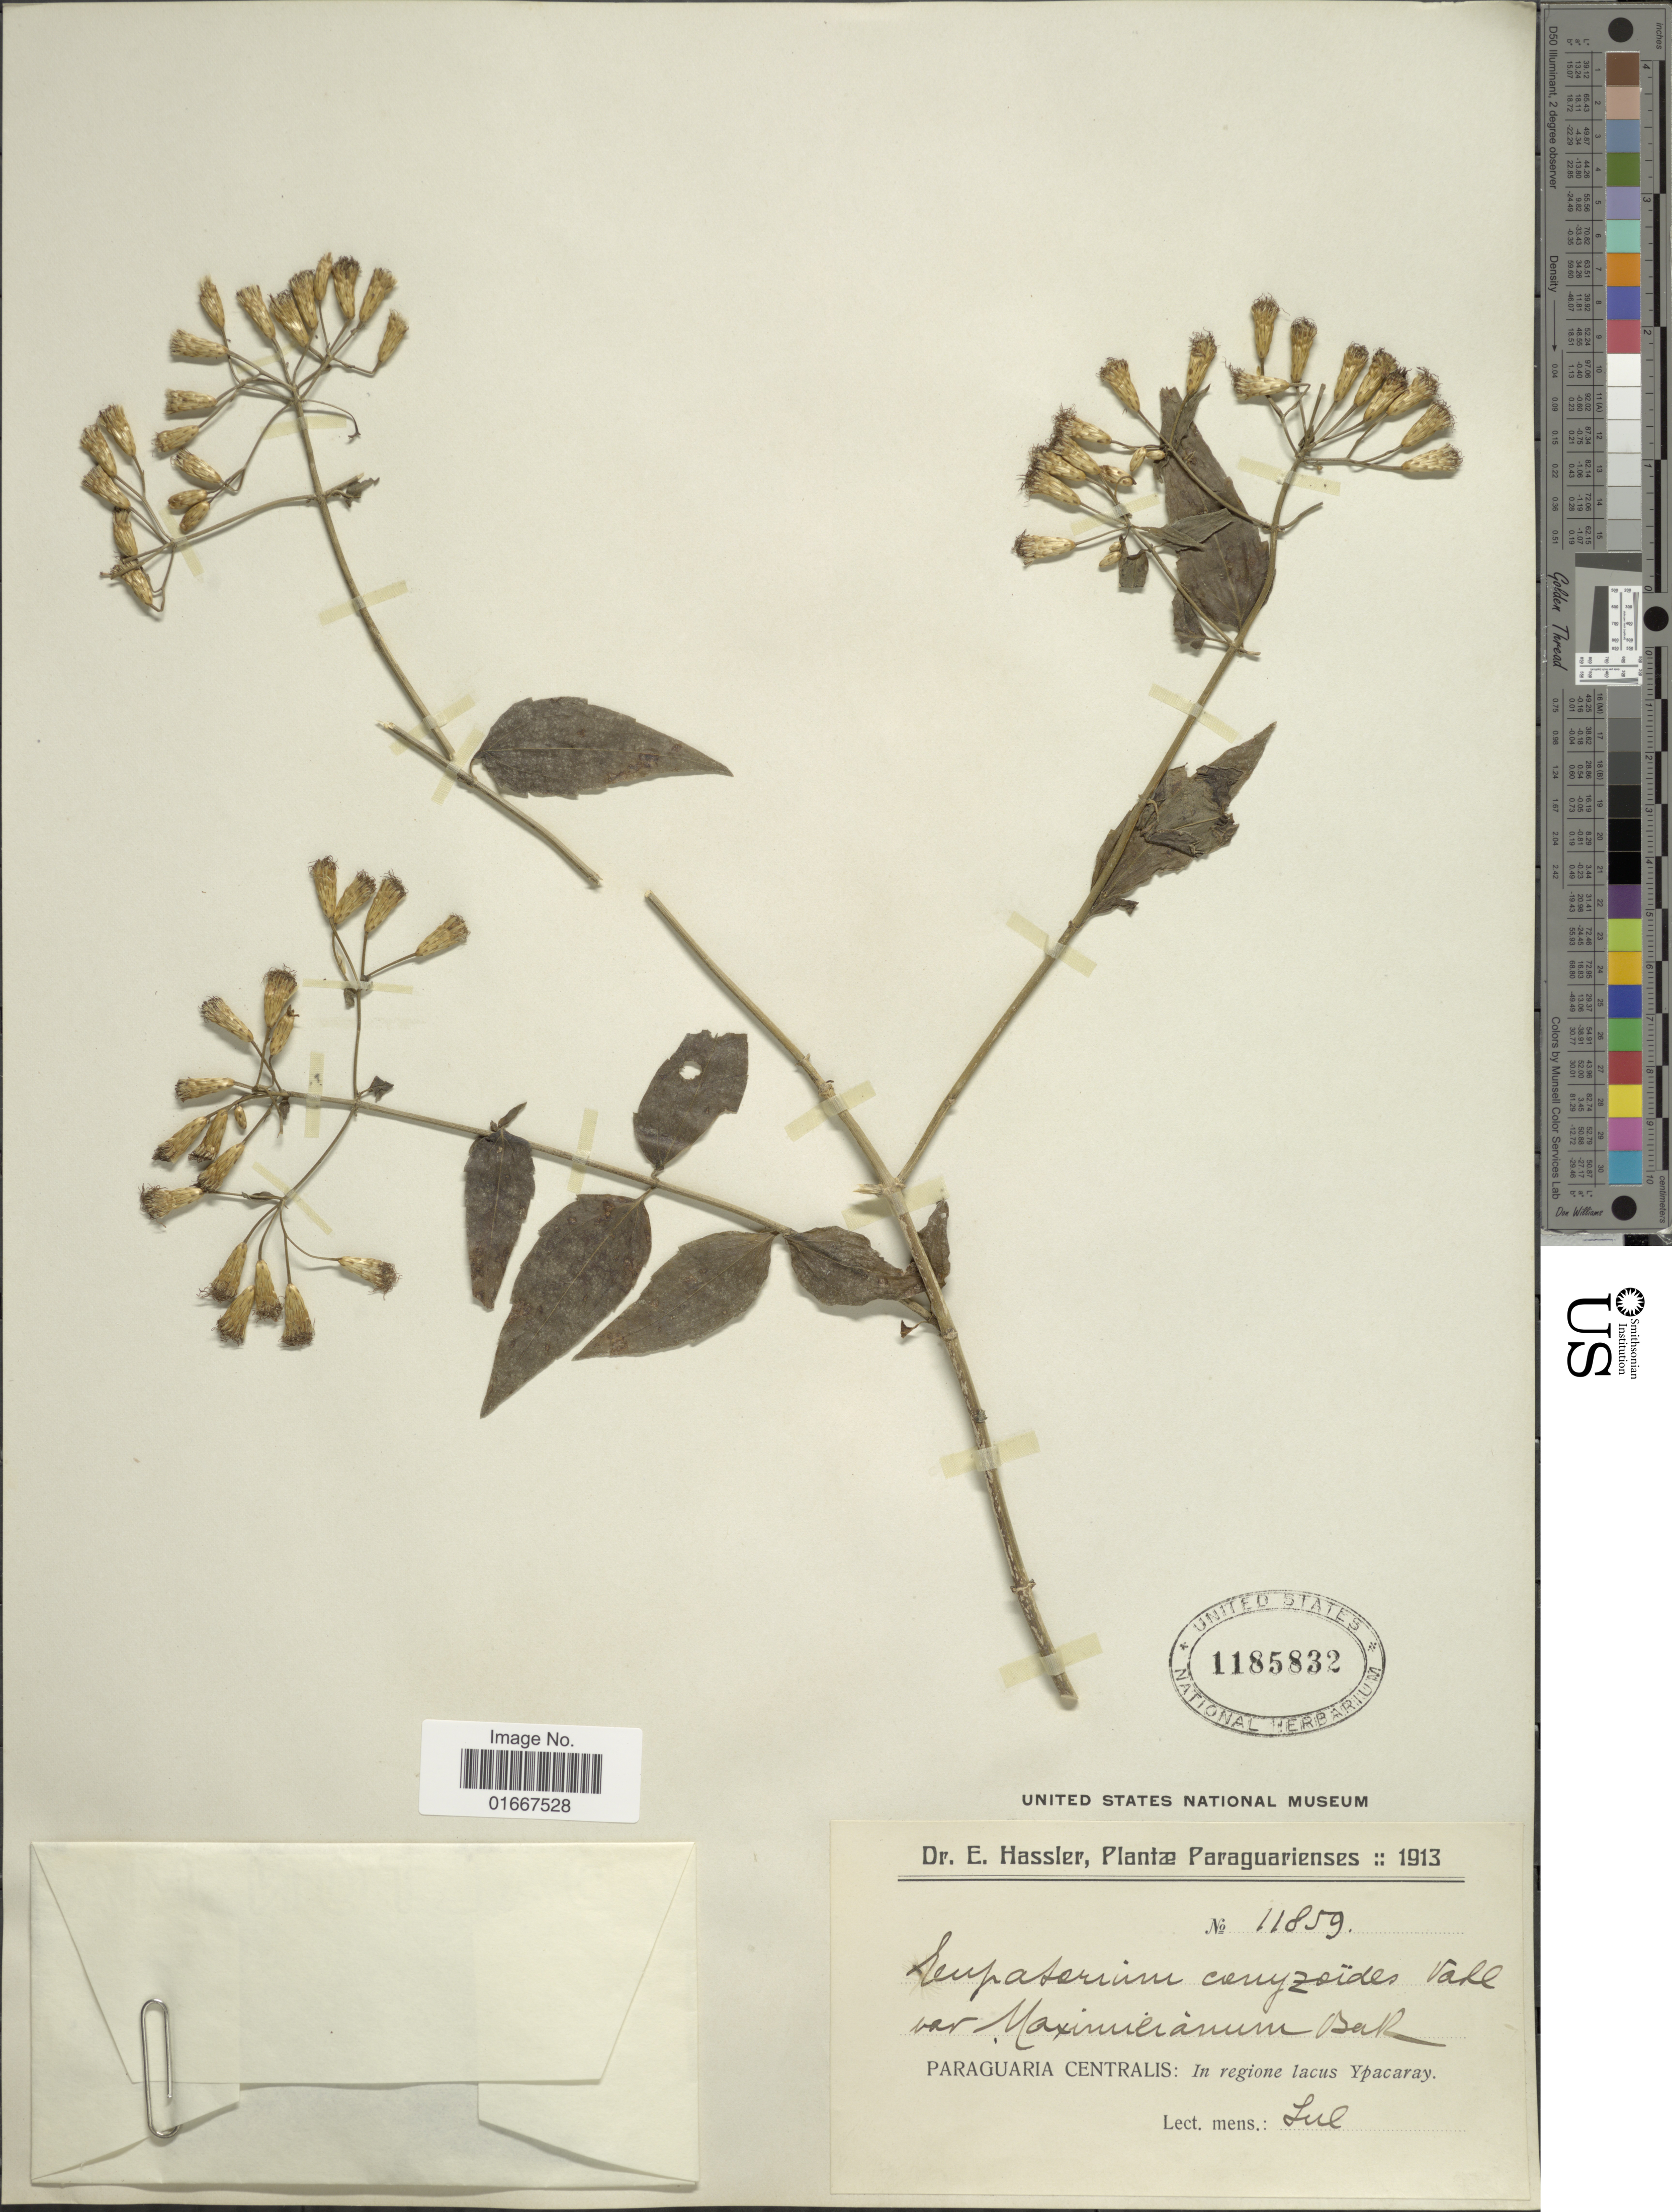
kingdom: Plantae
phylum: Tracheophyta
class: Magnoliopsida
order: Asterales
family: Asteraceae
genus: Chromolaena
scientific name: Chromolaena conyzoides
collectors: E. Hassler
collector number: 11859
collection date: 1913-07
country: Paraguay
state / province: Central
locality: In regione lacus Ypacaray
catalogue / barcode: US 1185832